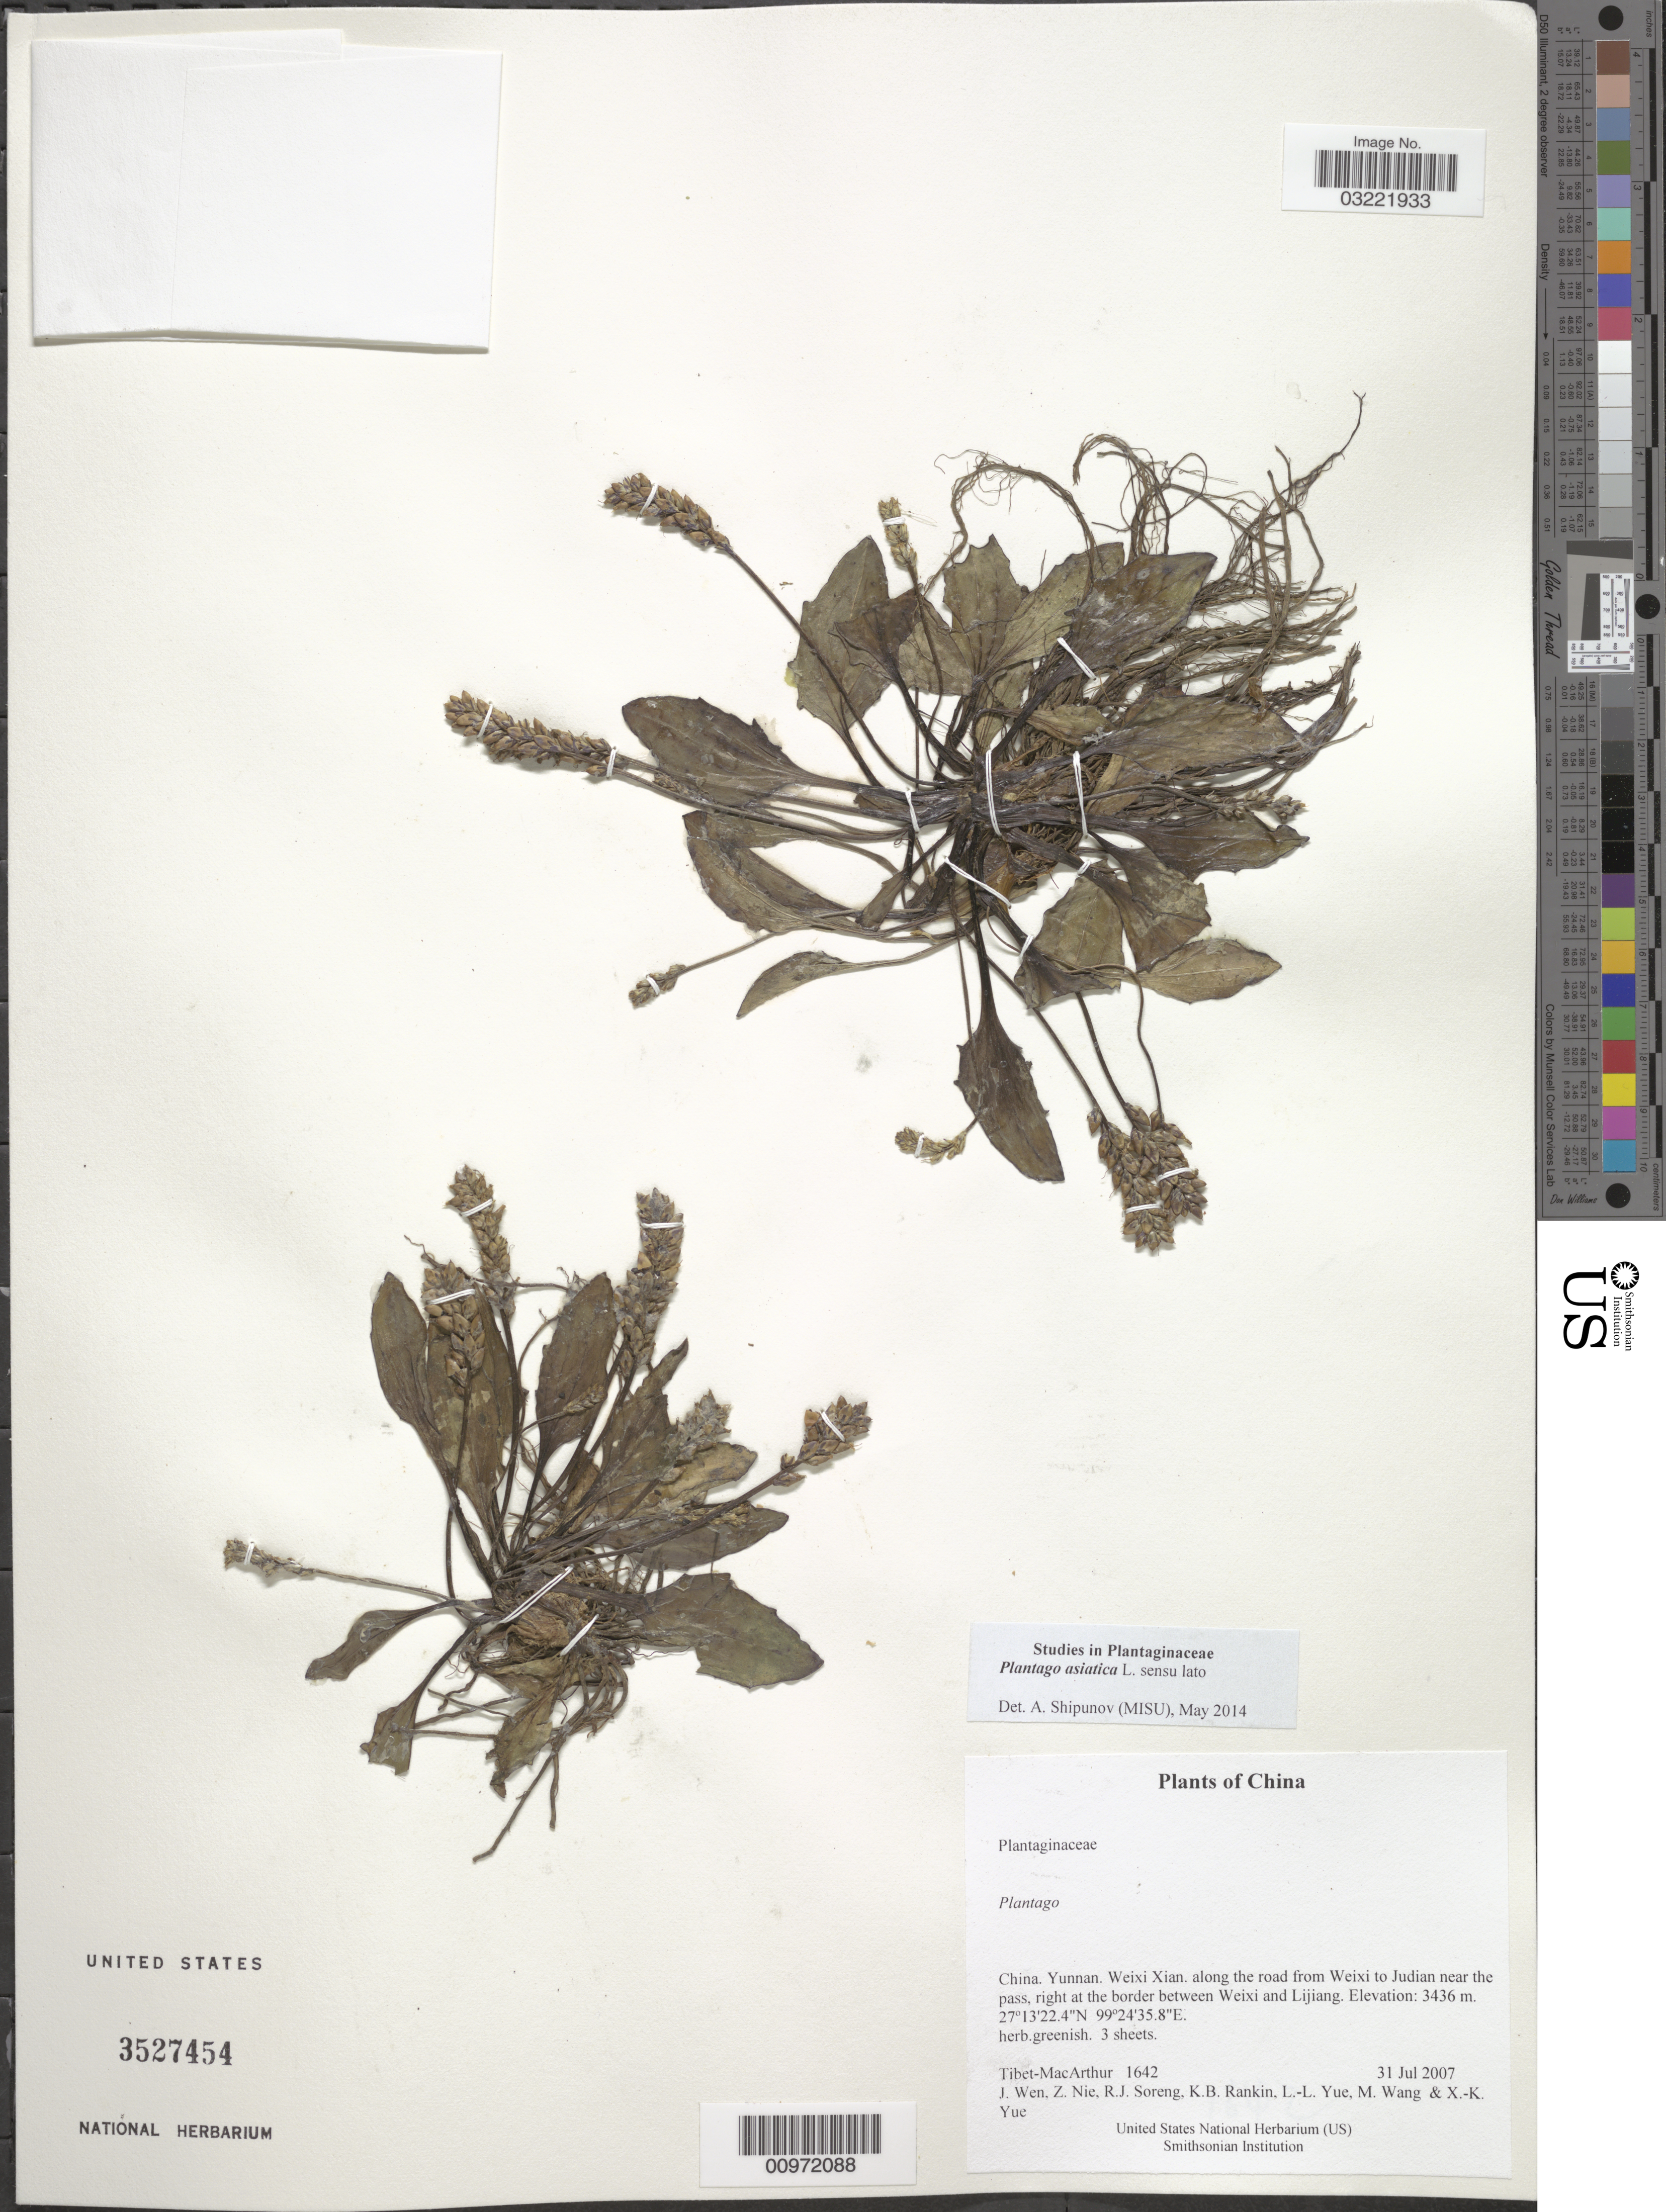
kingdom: Plantae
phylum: Tracheophyta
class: Magnoliopsida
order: Lamiales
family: Plantaginaceae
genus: Plantago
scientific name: Plantago asiatica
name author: L.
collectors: J. Wen, Z. Nie, R. J. Soreng, K. B. Rankin & et al.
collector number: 1642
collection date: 2007-07-31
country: China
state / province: Yunnan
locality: Weixi Xian. along the road from Weixi to Judian near the pass, right at the border between Weixi and Lijiang.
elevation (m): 3436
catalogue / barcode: US 3527454